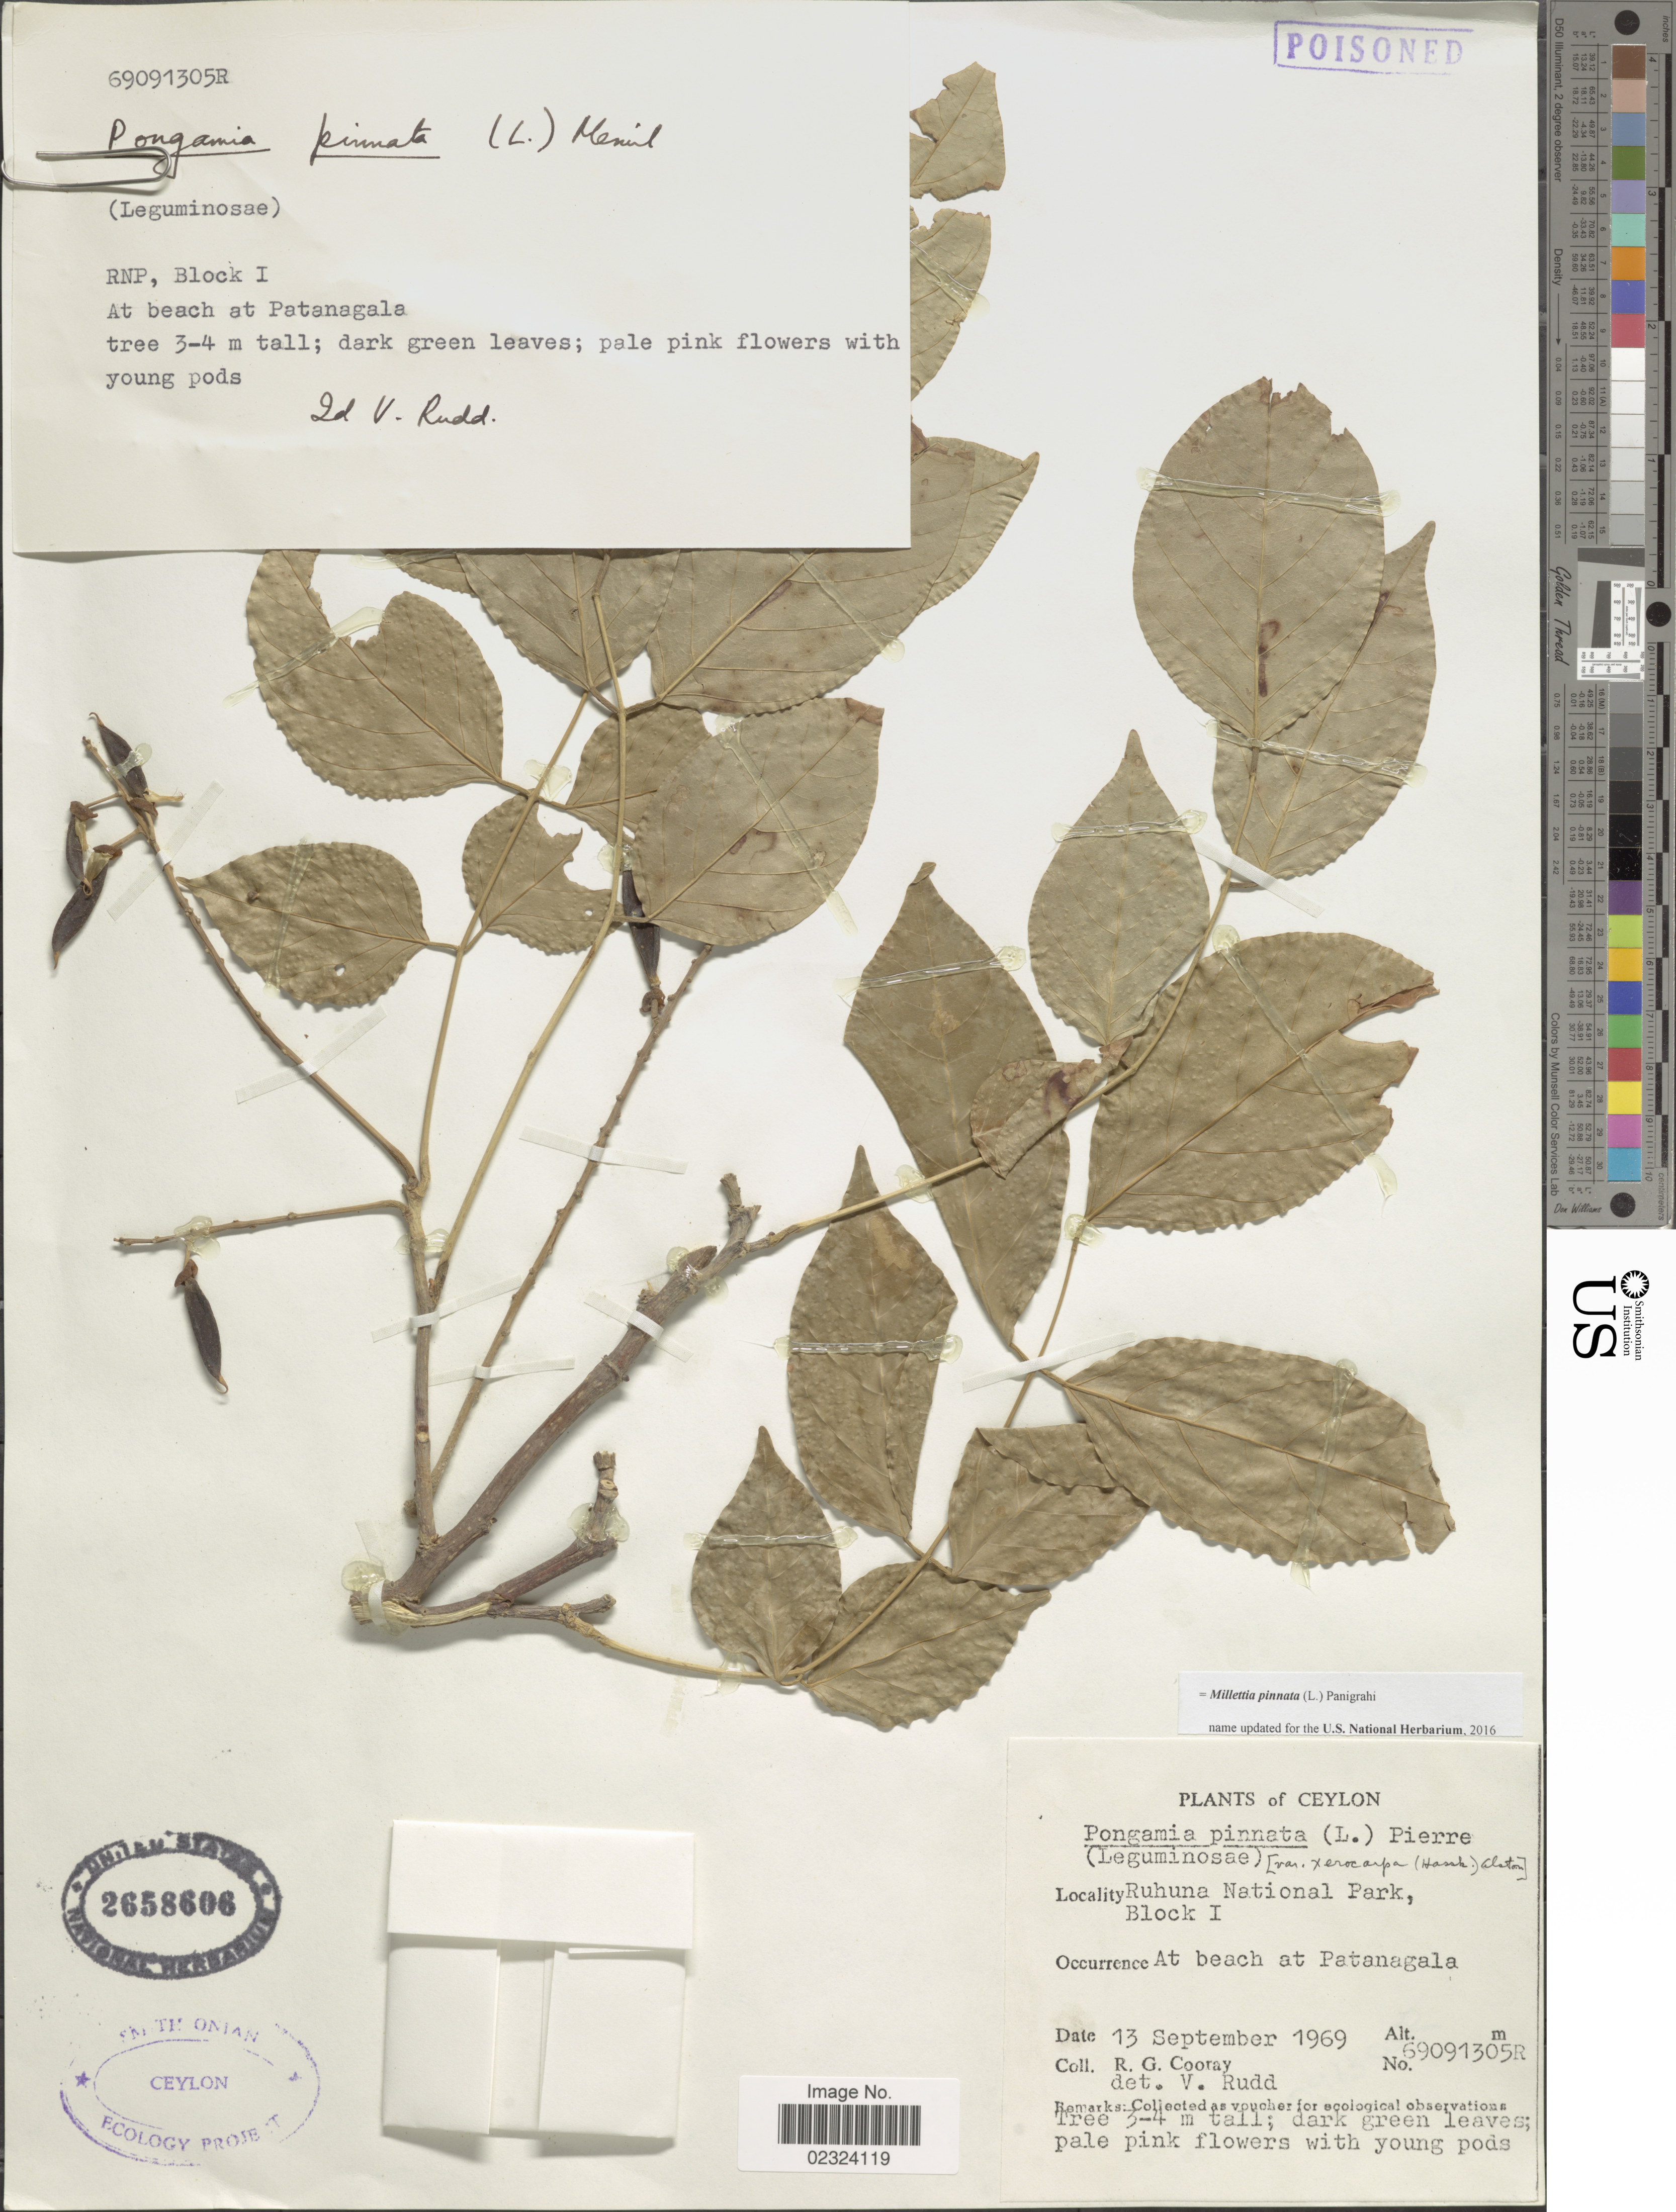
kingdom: Plantae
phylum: Tracheophyta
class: Magnoliopsida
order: Fabales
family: Fabaceae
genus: Millettia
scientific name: Millettia pinnata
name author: (L.) Panigrahi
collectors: R. Cooray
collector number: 69091305R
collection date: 1969-09-13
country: Sri Lanka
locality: Ceylon. Ruhuna National Park, RNP Block 1. At beach at Patanagala.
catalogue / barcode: US 2658606